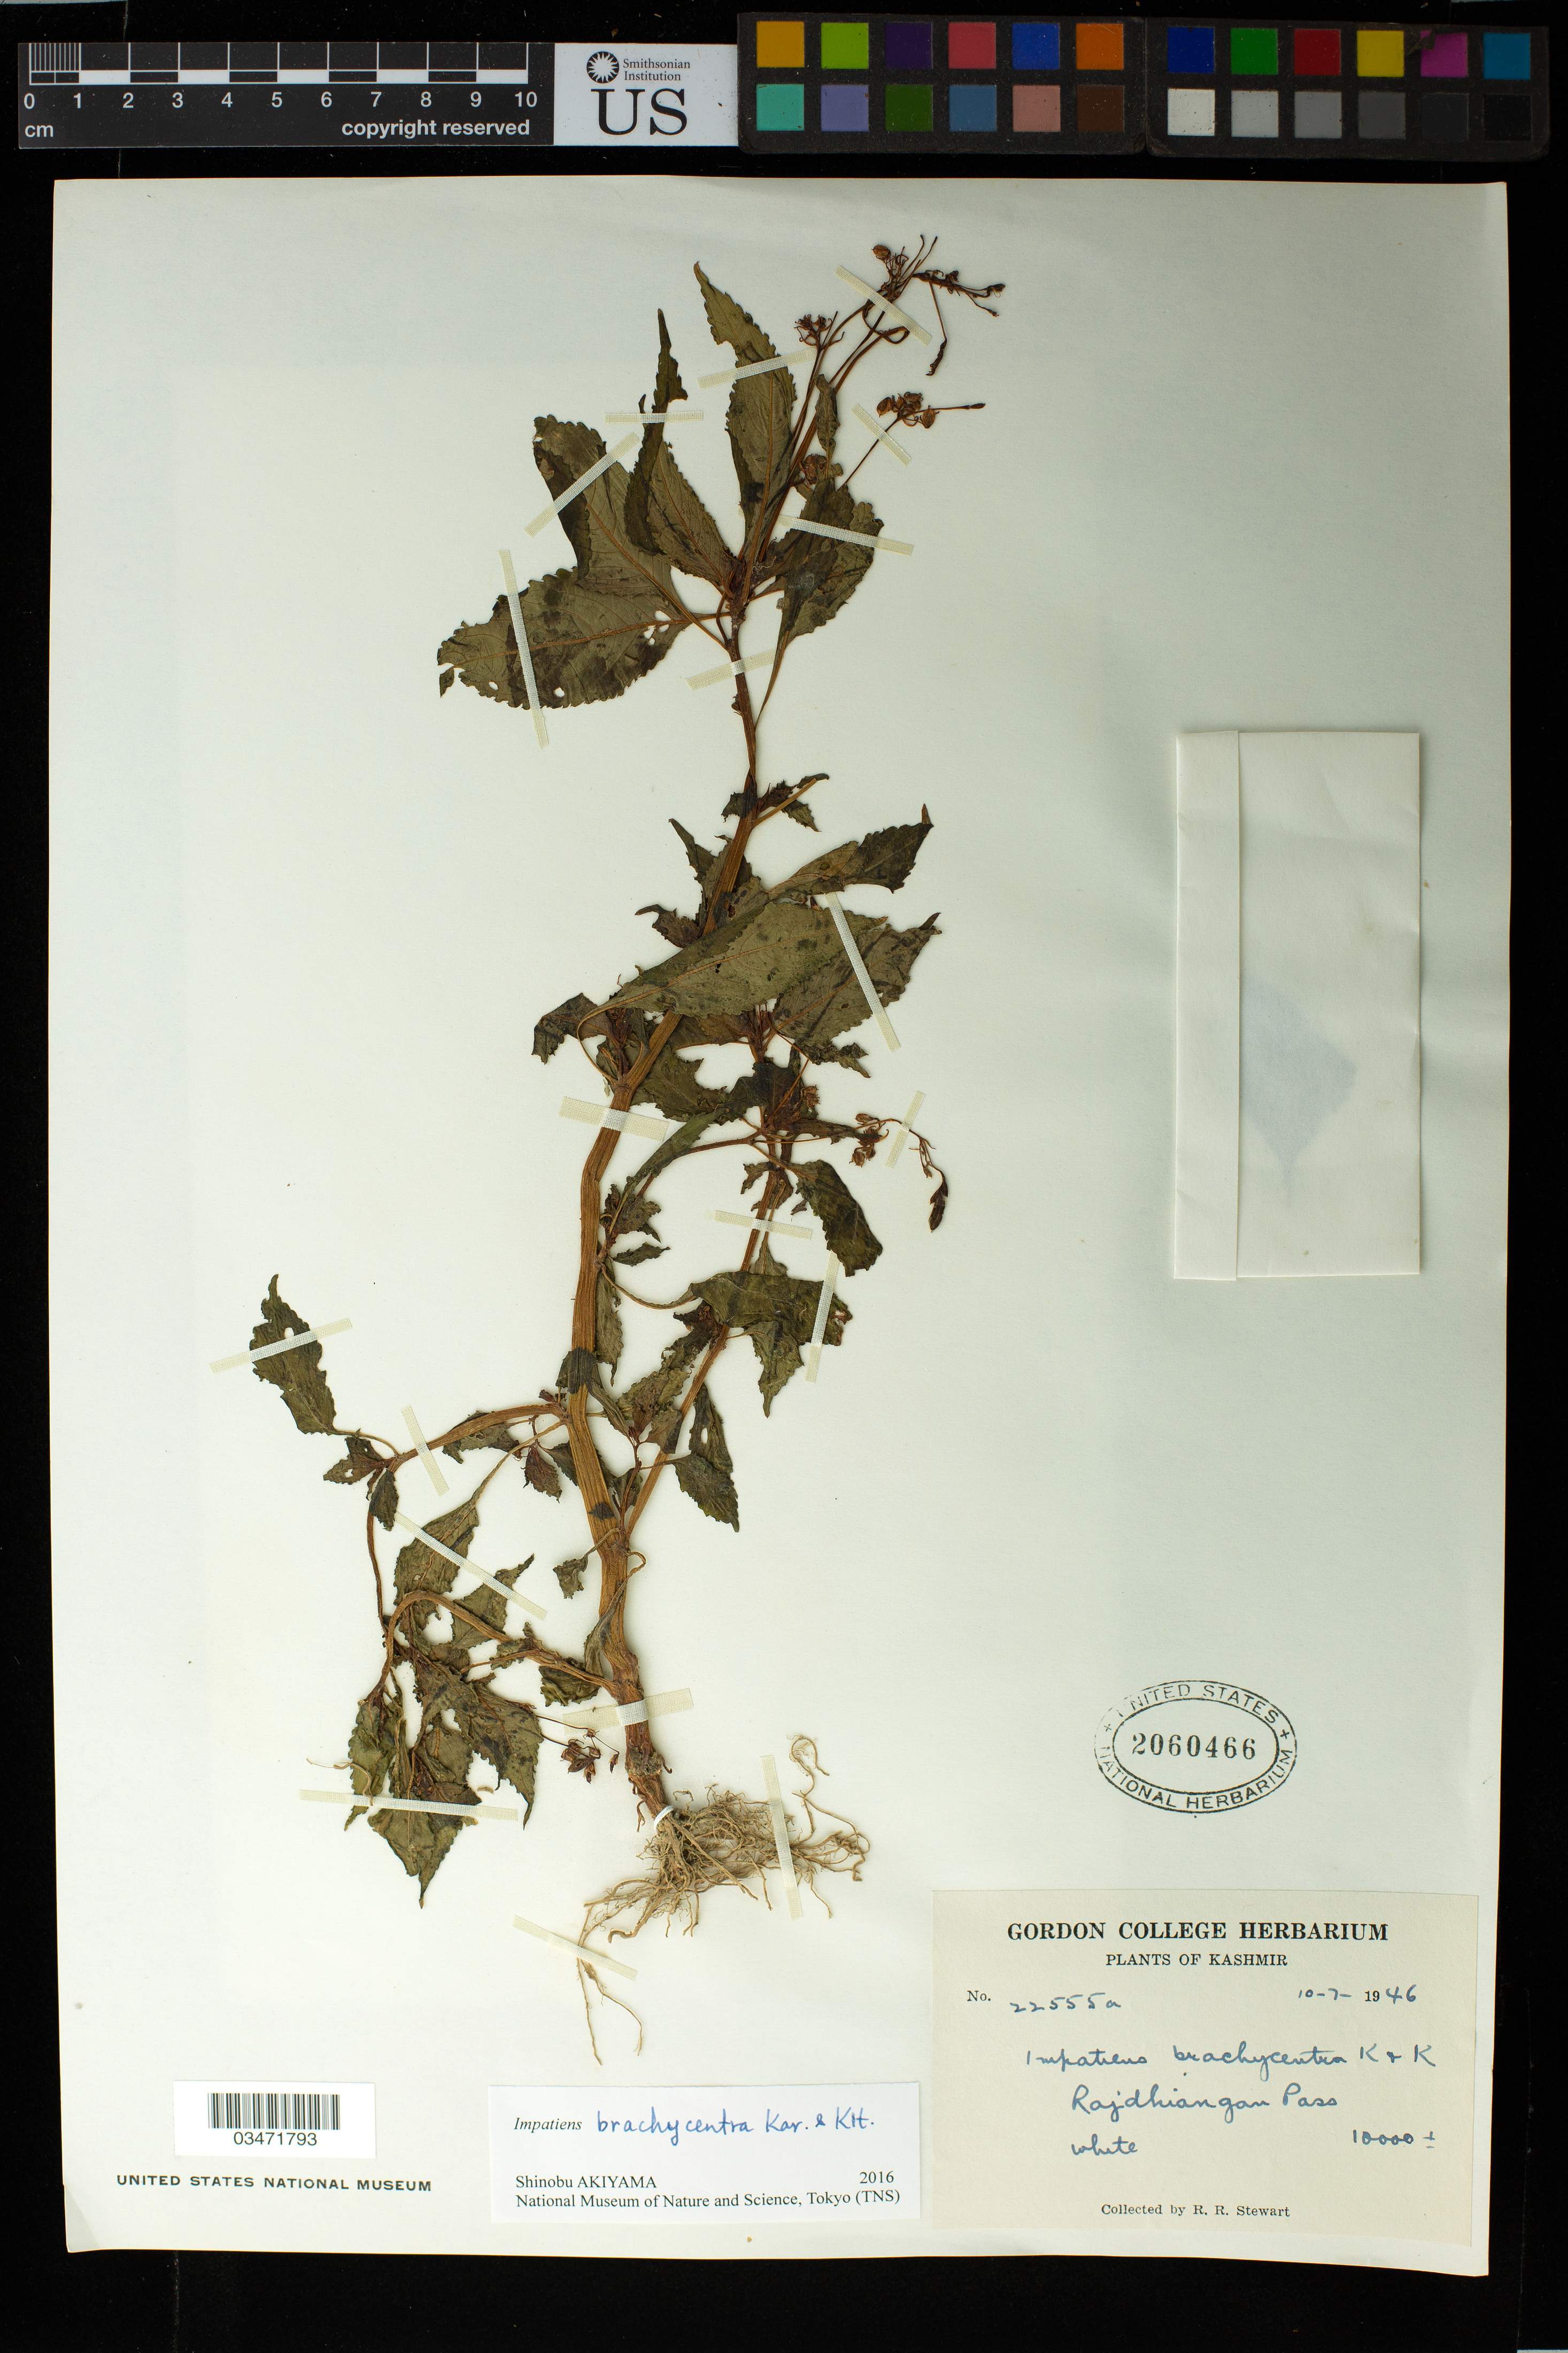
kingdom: Plantae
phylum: Tracheophyta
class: Magnoliopsida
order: Ericales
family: Balsaminaceae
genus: Impatiens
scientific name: Impatiens brachycentra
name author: Kar. & Kir.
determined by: Akiyama, Shinobu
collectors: R. R. Stewart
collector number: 2255a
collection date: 1946-07-10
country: India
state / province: Jammu and Kashmir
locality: Rajdhiangan Pass. Kashmir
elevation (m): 3048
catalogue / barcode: US 2060466